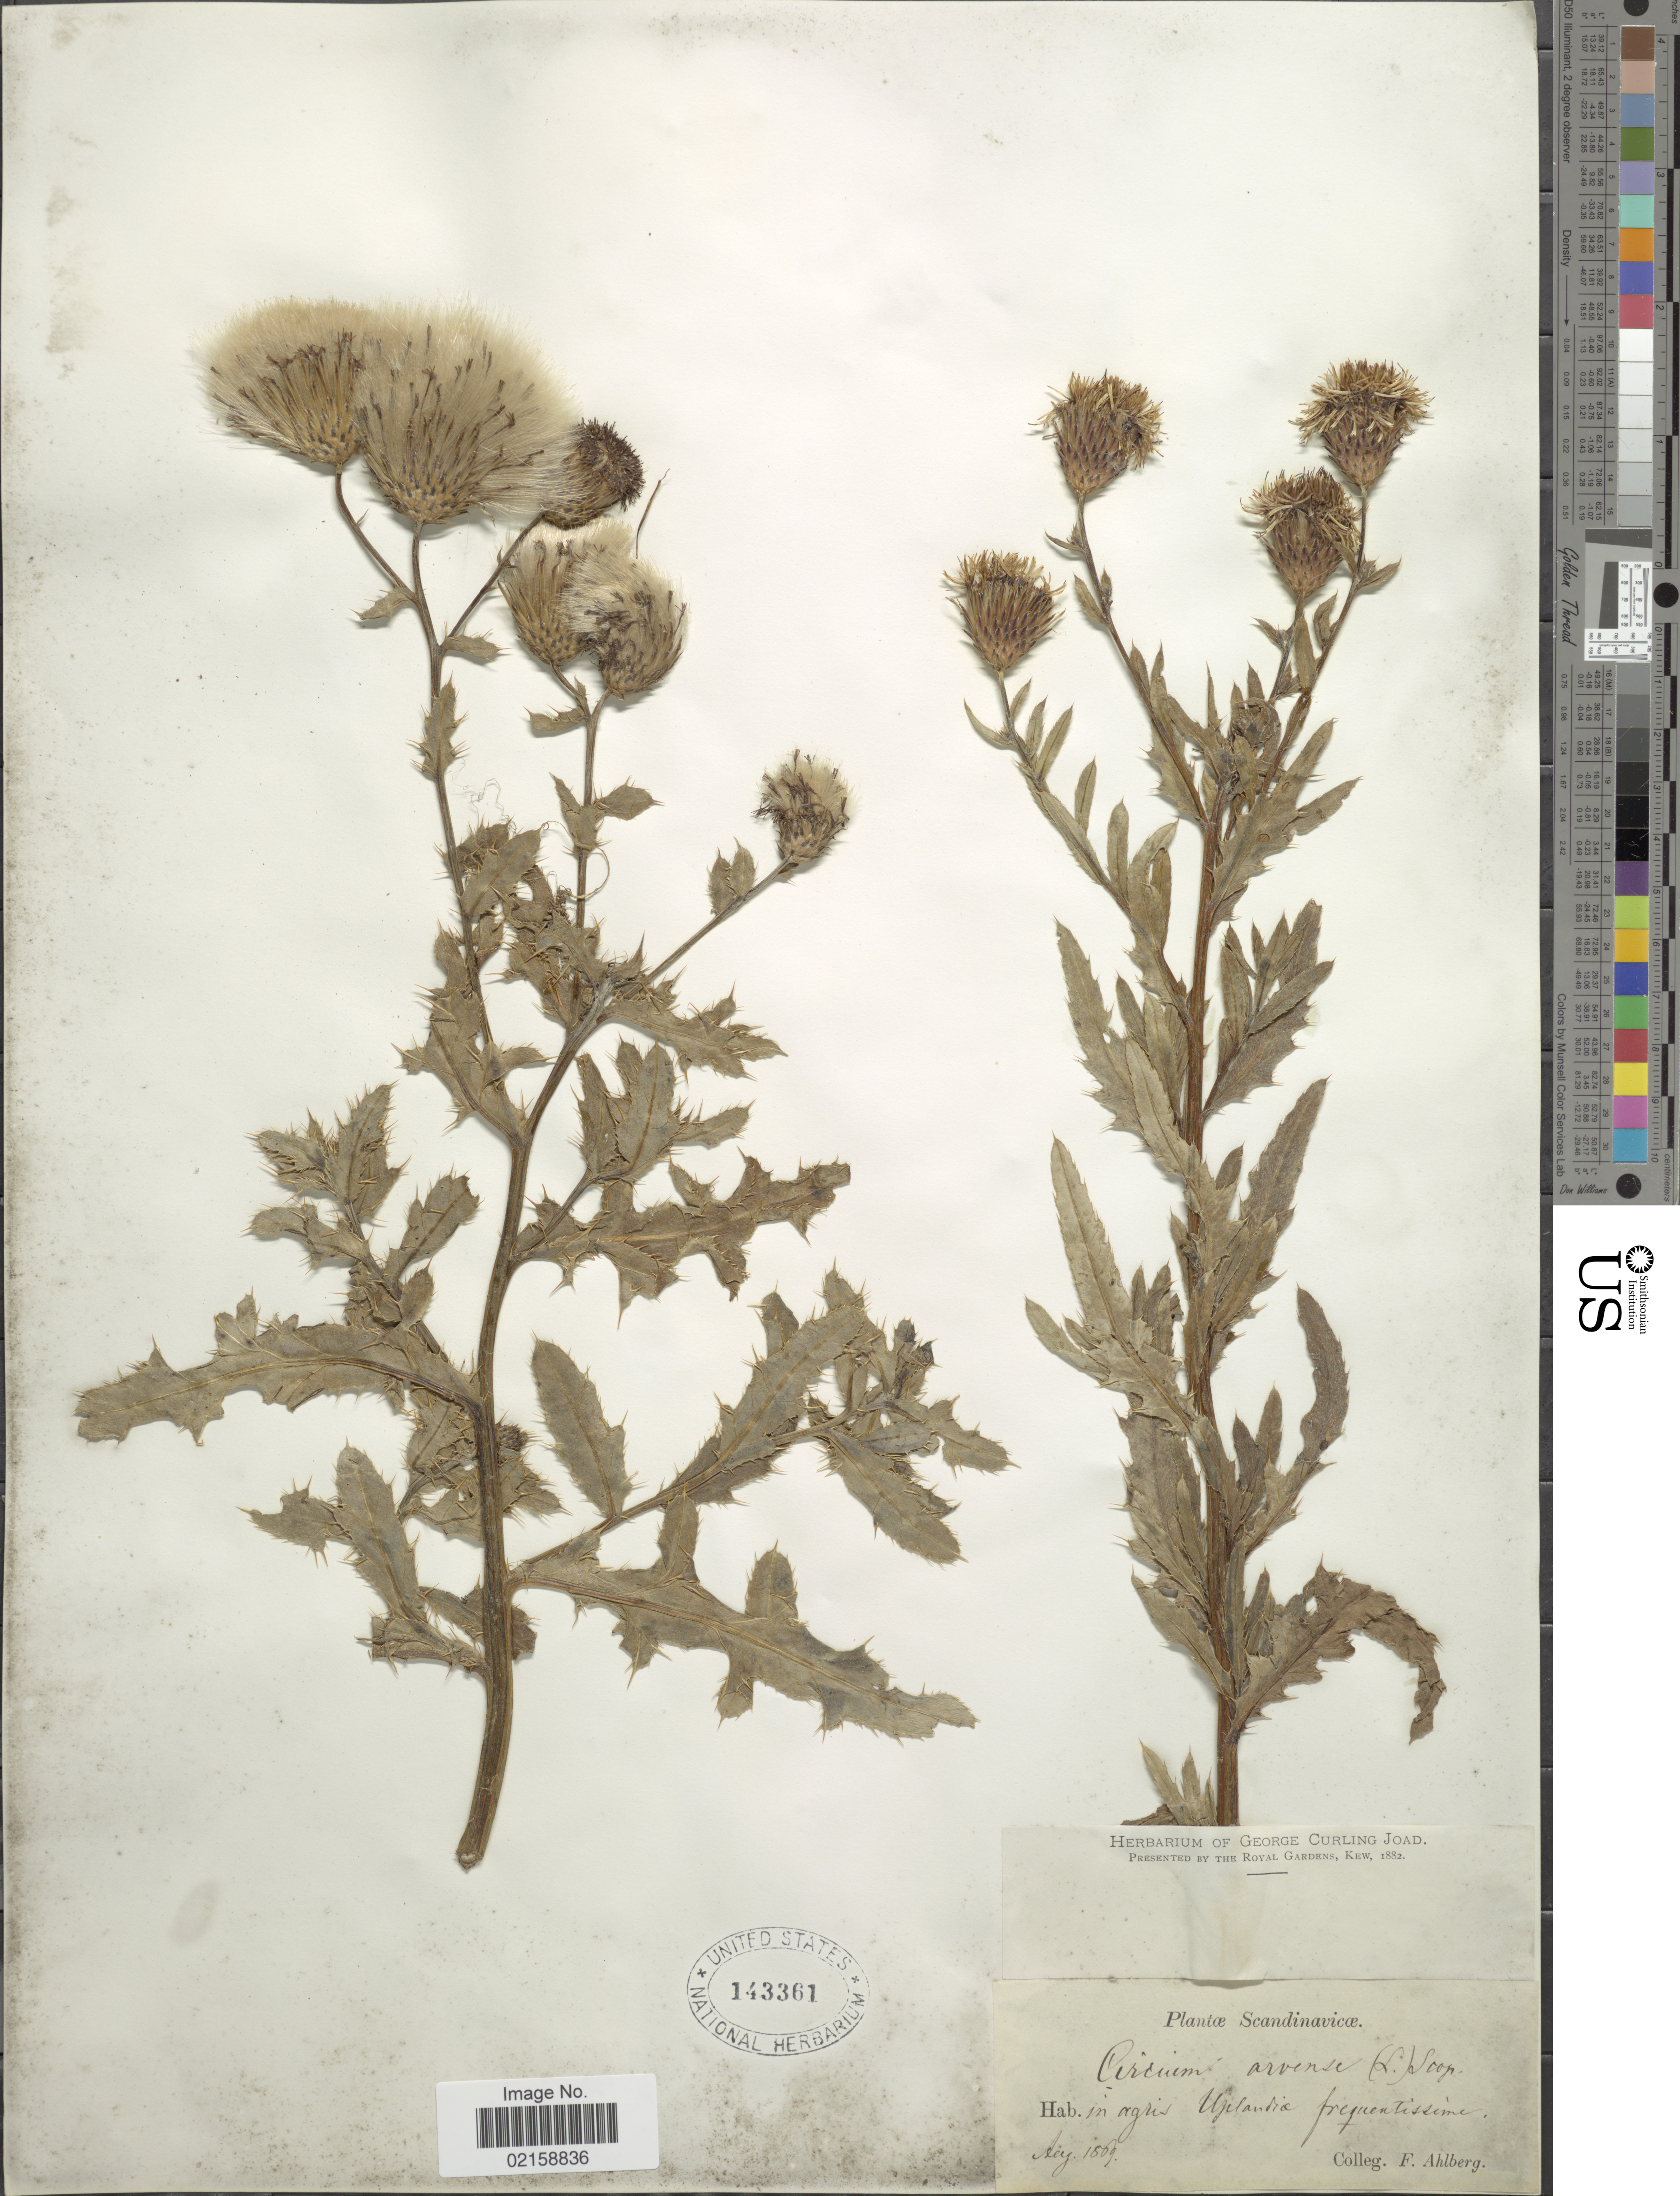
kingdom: Plantae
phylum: Tracheophyta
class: Magnoliopsida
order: Asterales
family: Asteraceae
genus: Cirsium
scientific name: Cirsium arvense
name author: (L.) Scop.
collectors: F. Ahlberg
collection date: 1809-08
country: Sweden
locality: Scandinavicae, in agris Uplandia frequentissime [Scandinavia, in the fields, Uppland, frequently]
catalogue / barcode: US 143361